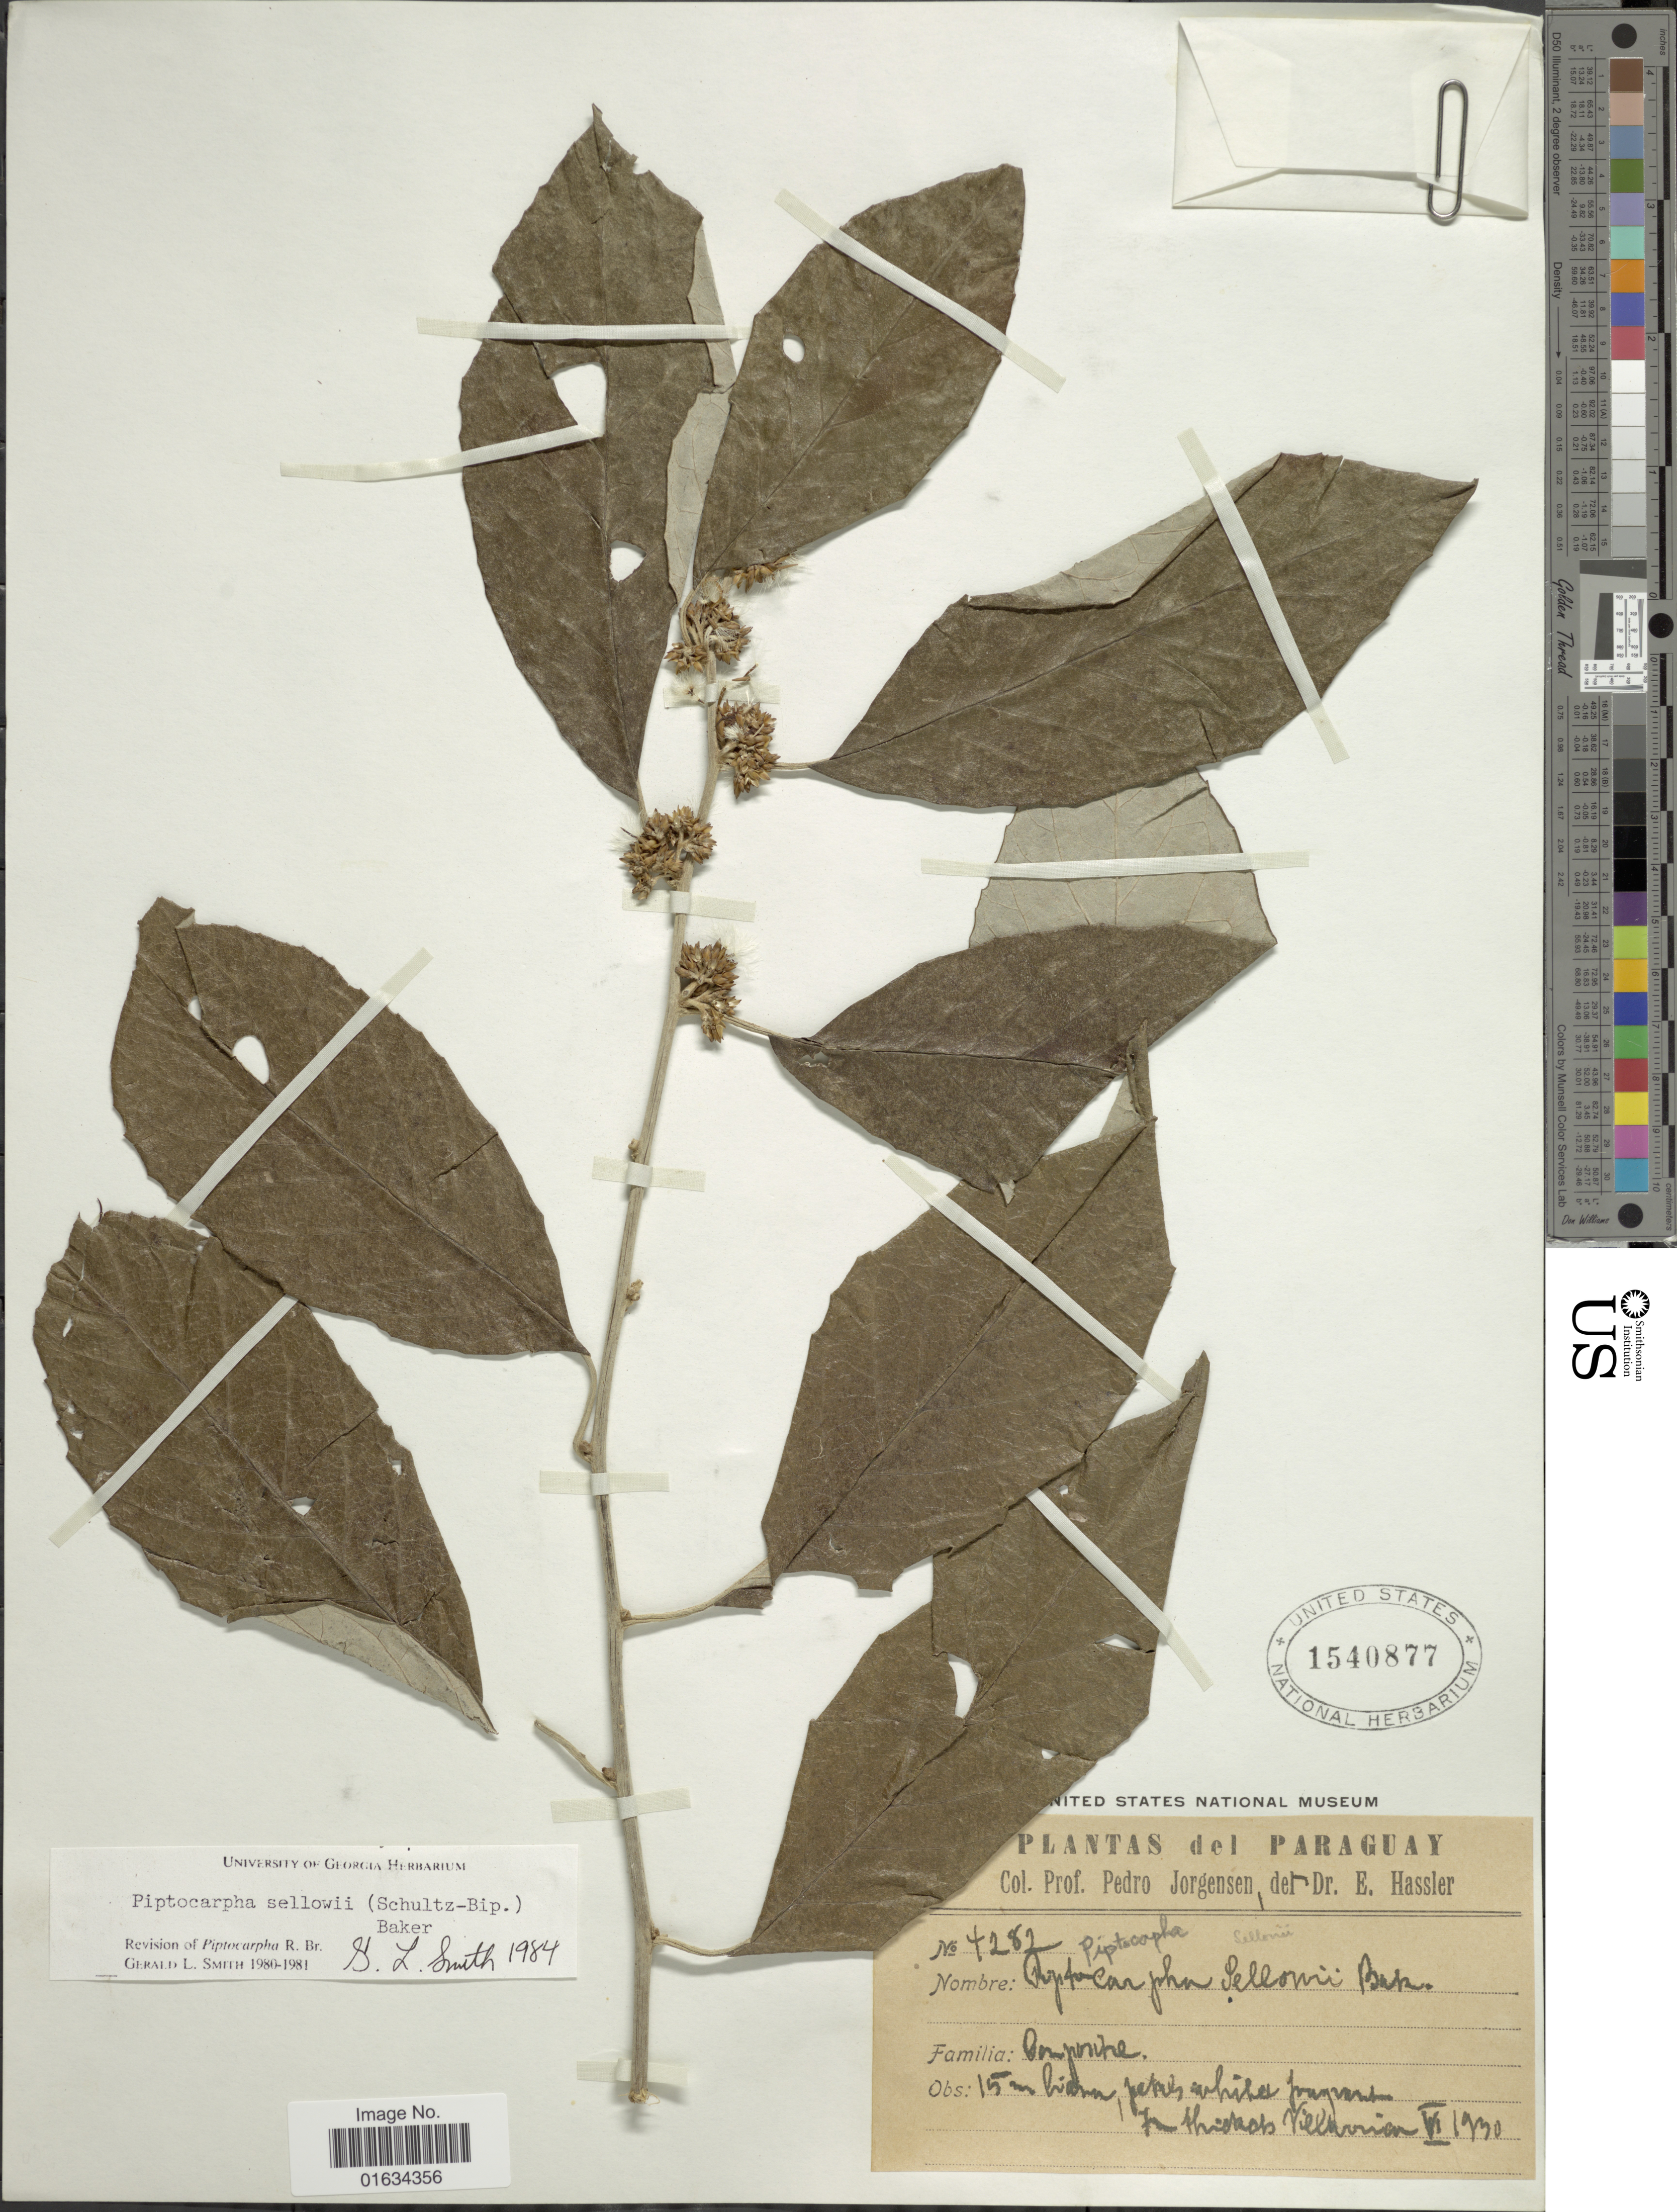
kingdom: Plantae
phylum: Tracheophyta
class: Magnoliopsida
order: Asterales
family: Asteraceae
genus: Piptocarpha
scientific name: Piptocarpha sellovii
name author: (Sch. Bip.) Baker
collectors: P. Jörgensen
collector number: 4282*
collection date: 1930-06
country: Paraguay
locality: In thickets Villarrica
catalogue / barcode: US 1540877